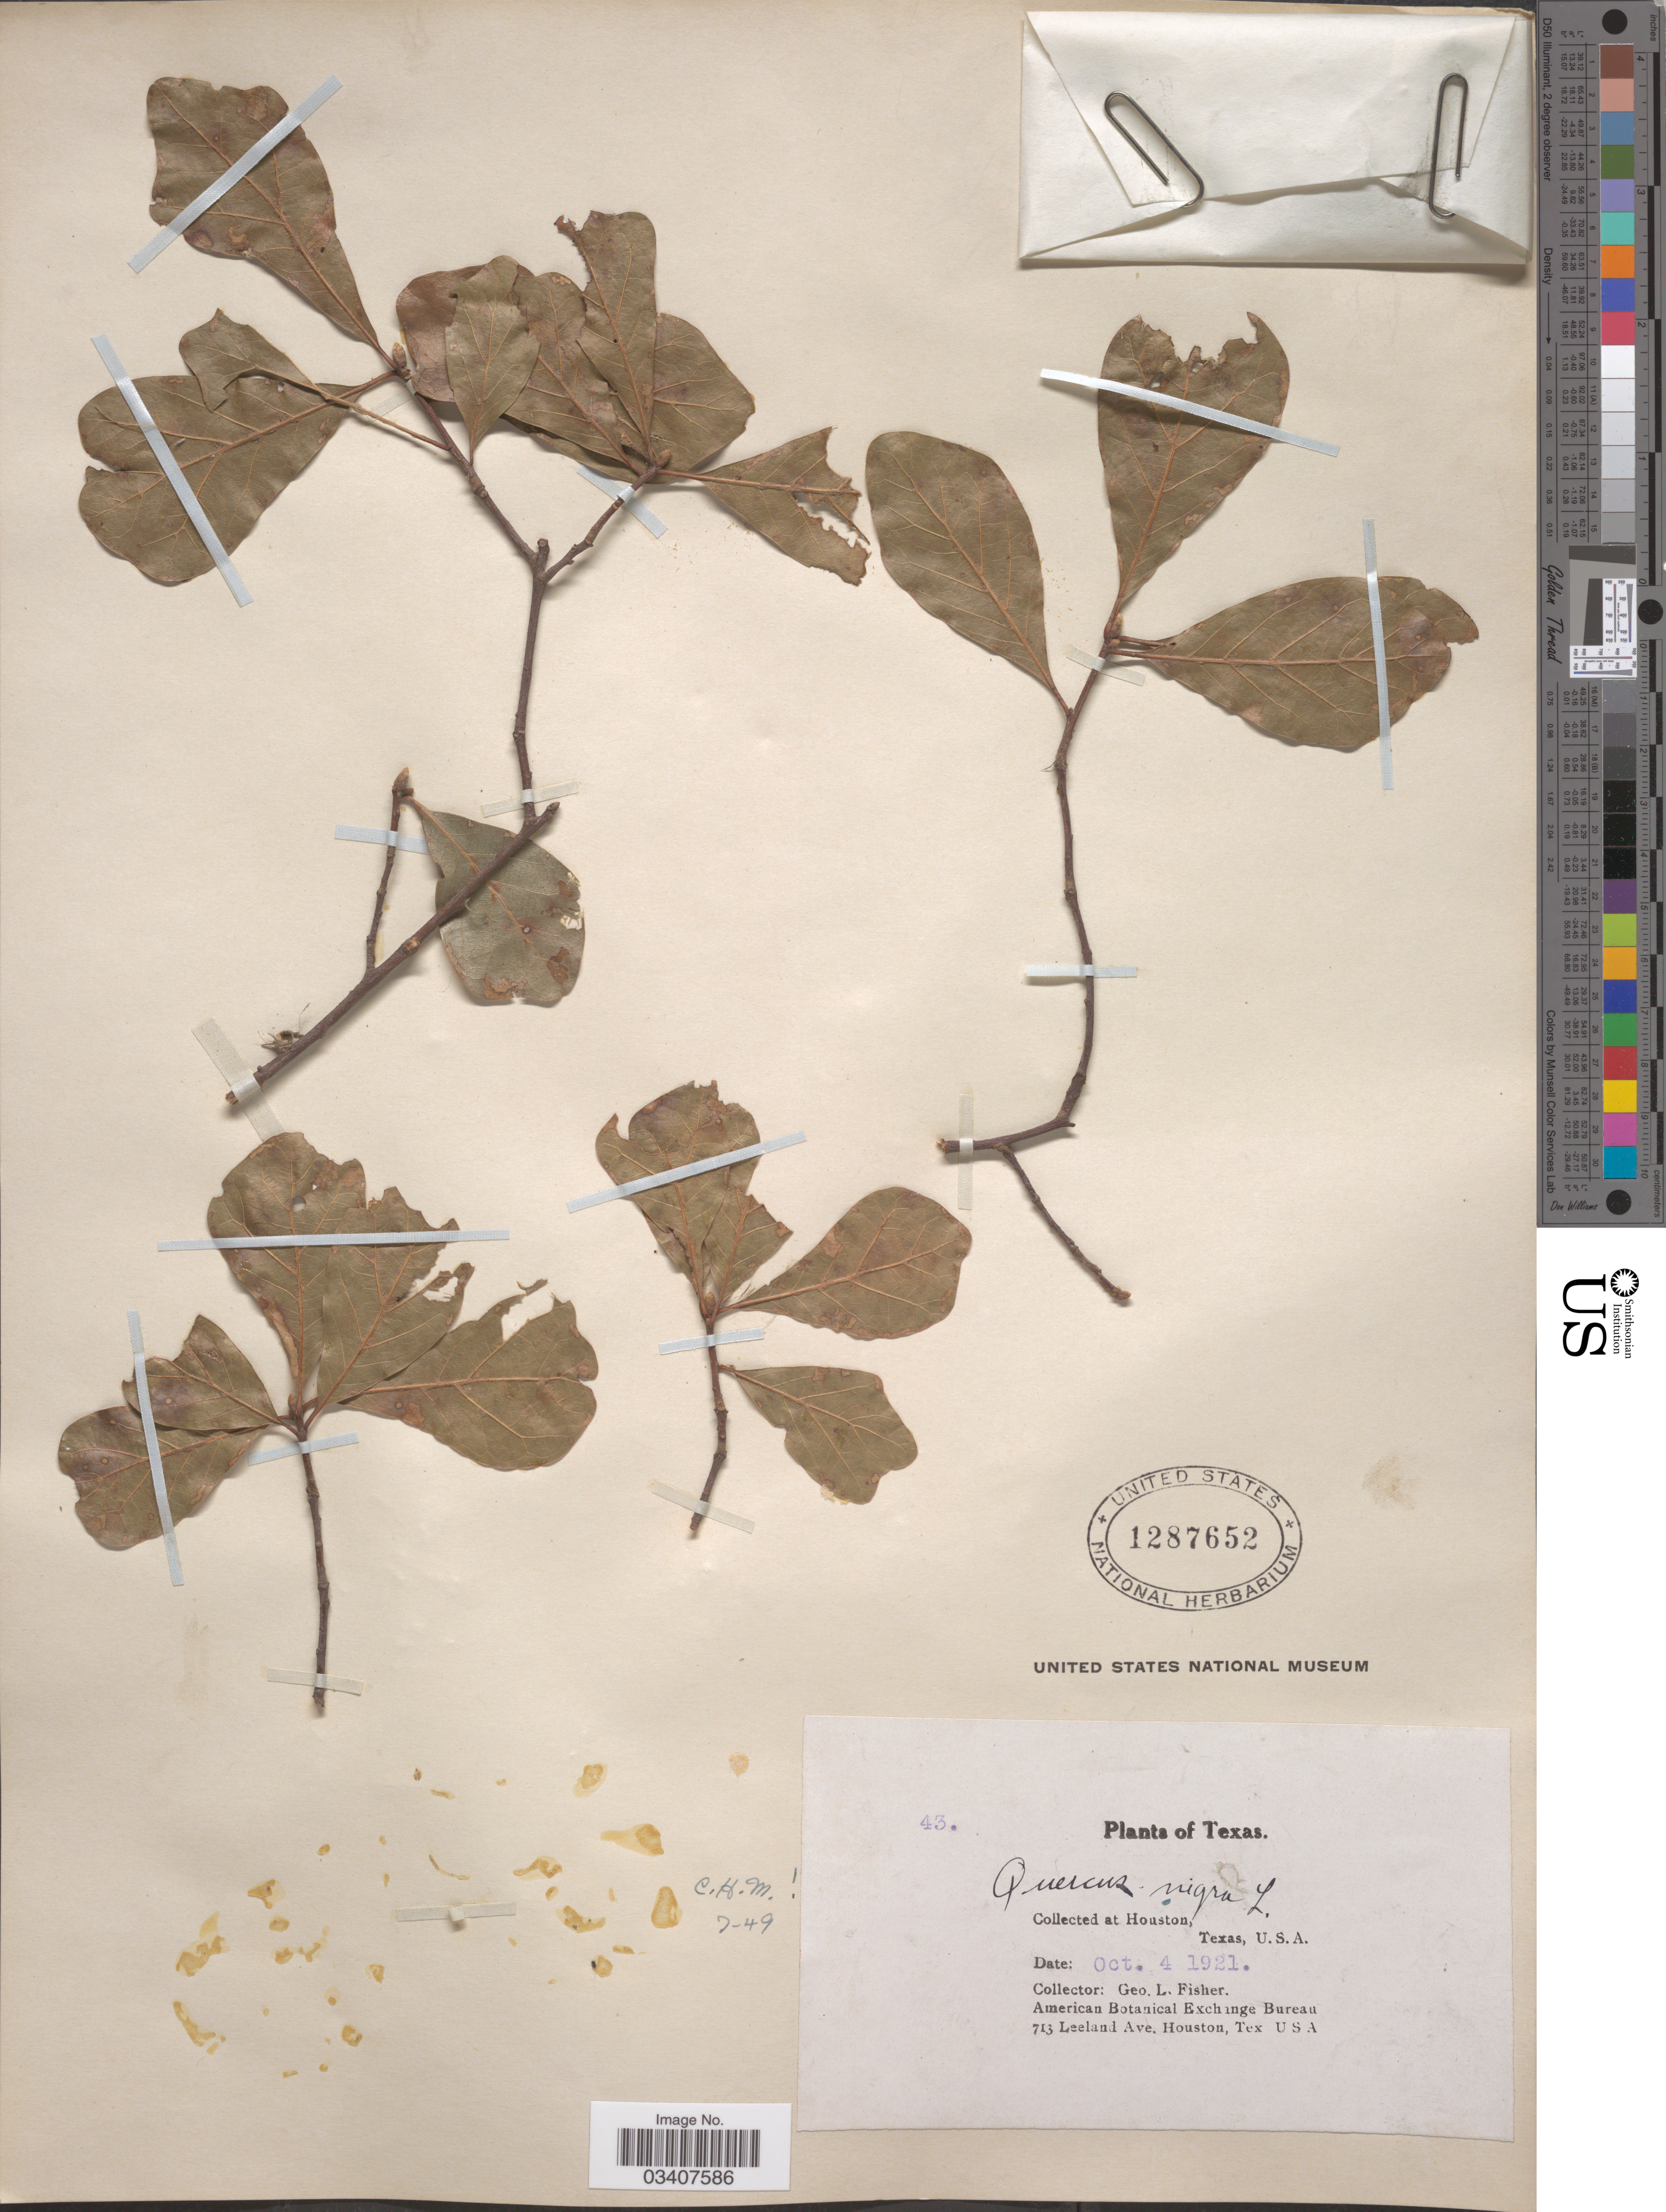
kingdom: Plantae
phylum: Tracheophyta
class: Magnoliopsida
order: Fagales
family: Fagaceae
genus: Quercus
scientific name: Quercus nigra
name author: L.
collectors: G. L. Fisher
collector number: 43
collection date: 1921-10-04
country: United States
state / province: Texas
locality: Houston.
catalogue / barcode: US 1287652